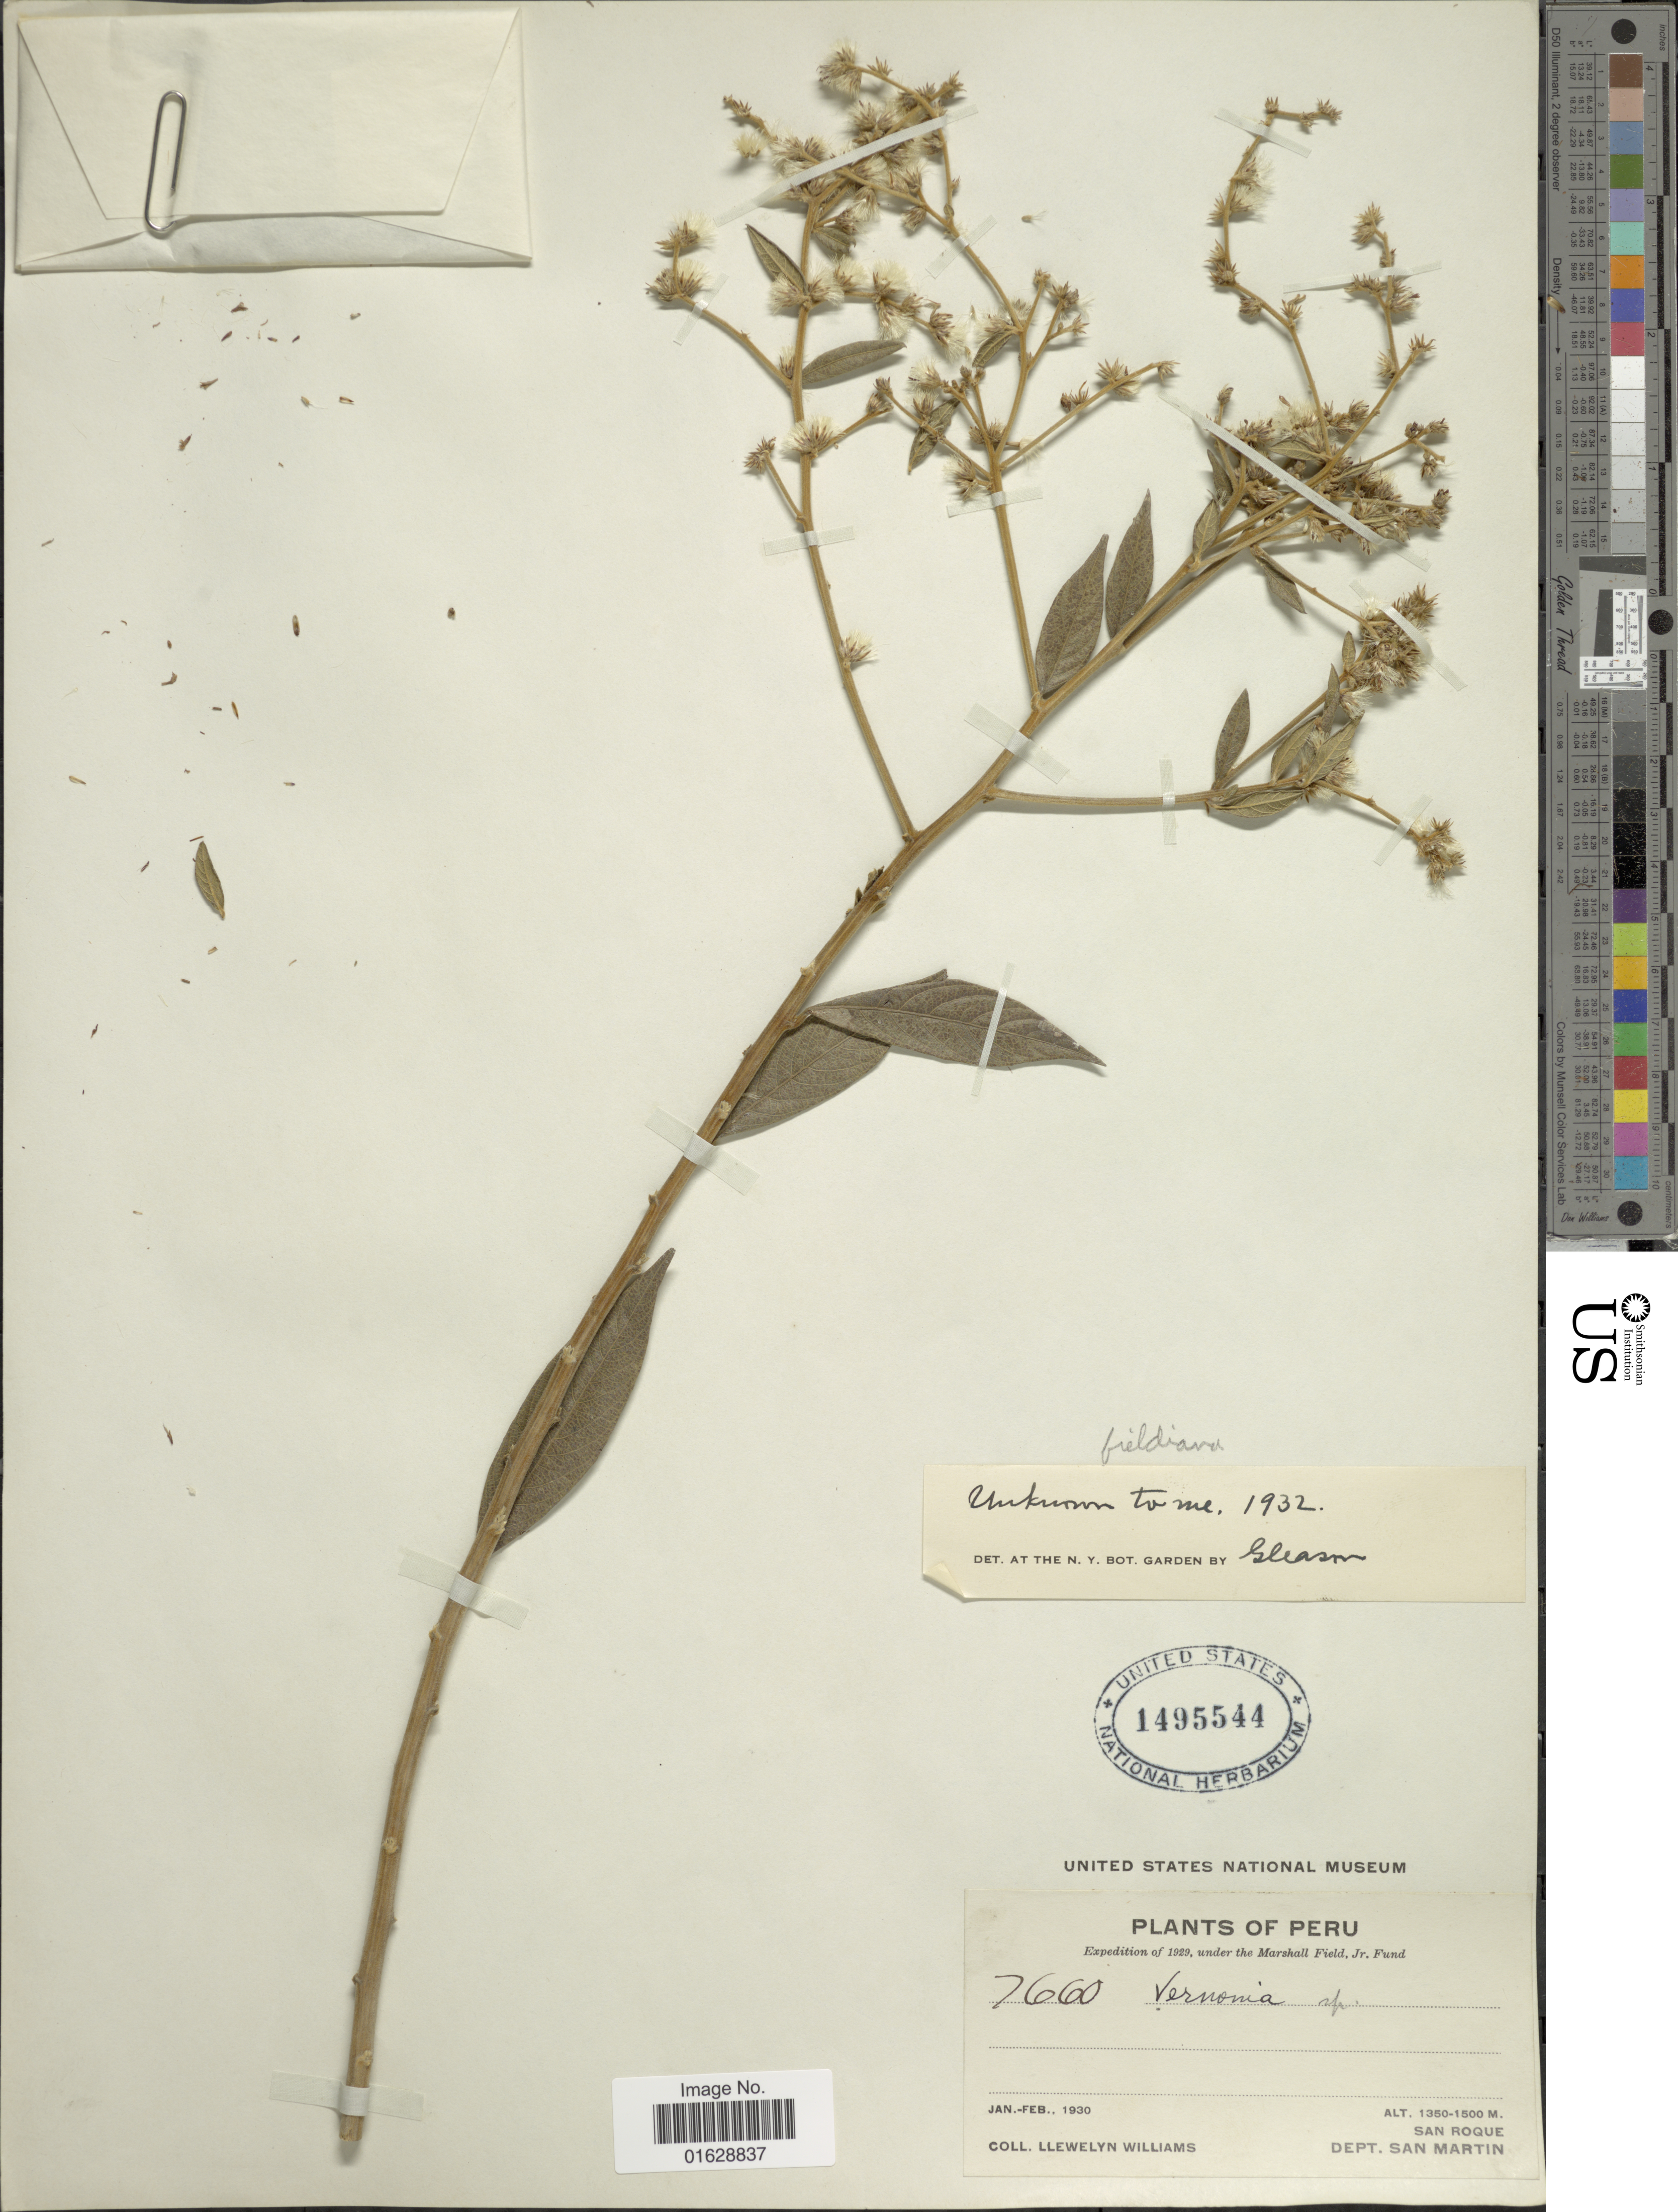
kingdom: Plantae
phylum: Tracheophyta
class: Magnoliopsida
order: Asterales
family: Asteraceae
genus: Lepidaploa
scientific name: Lepidaploa fieldiana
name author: (Gleason) H. Rob.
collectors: Ll. Williams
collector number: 7660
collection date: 1930-01/1930-02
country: Peru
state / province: San Martín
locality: San Roque. Dept. San Martin.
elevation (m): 1350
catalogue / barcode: US 1495544